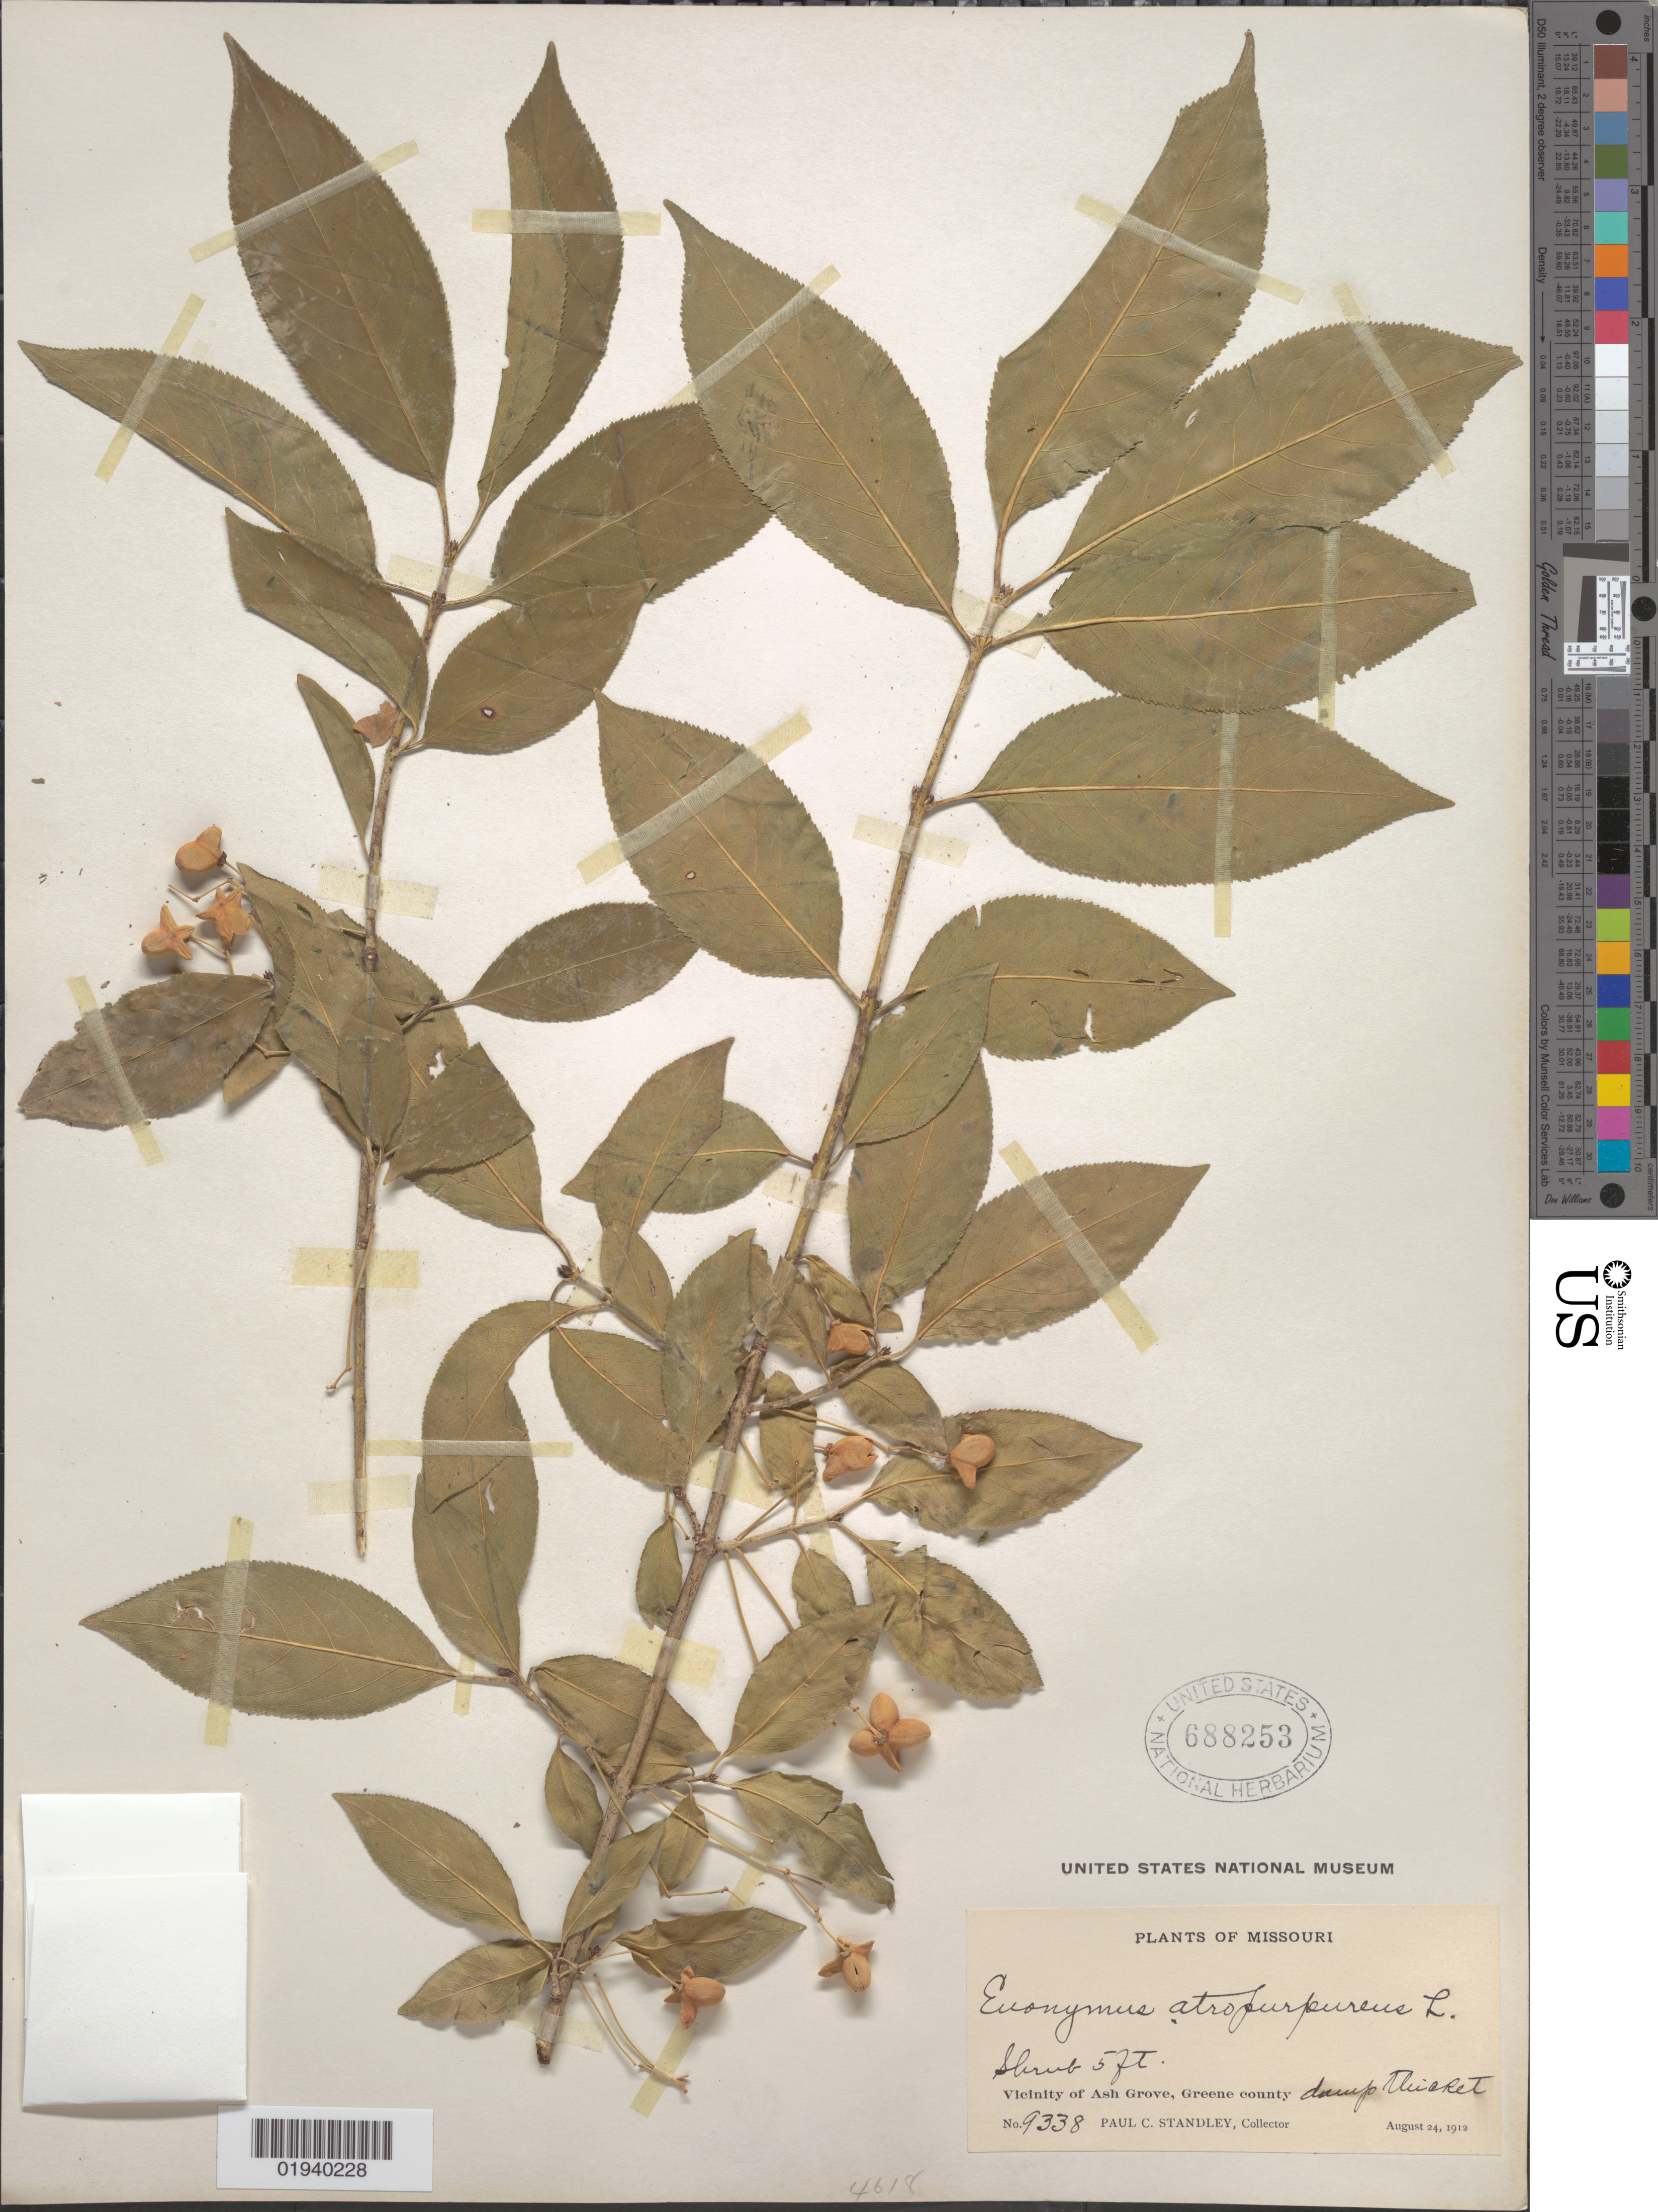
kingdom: Plantae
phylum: Tracheophyta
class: Magnoliopsida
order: Celastrales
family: Celastraceae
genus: Euonymus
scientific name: Euonymus atropurpureus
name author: Jacq.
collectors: P. C. Standley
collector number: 9338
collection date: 1912-08-24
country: United States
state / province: Missouri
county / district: Greene County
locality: Ash Grove, vicinity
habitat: Damp thicket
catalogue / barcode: US 688253